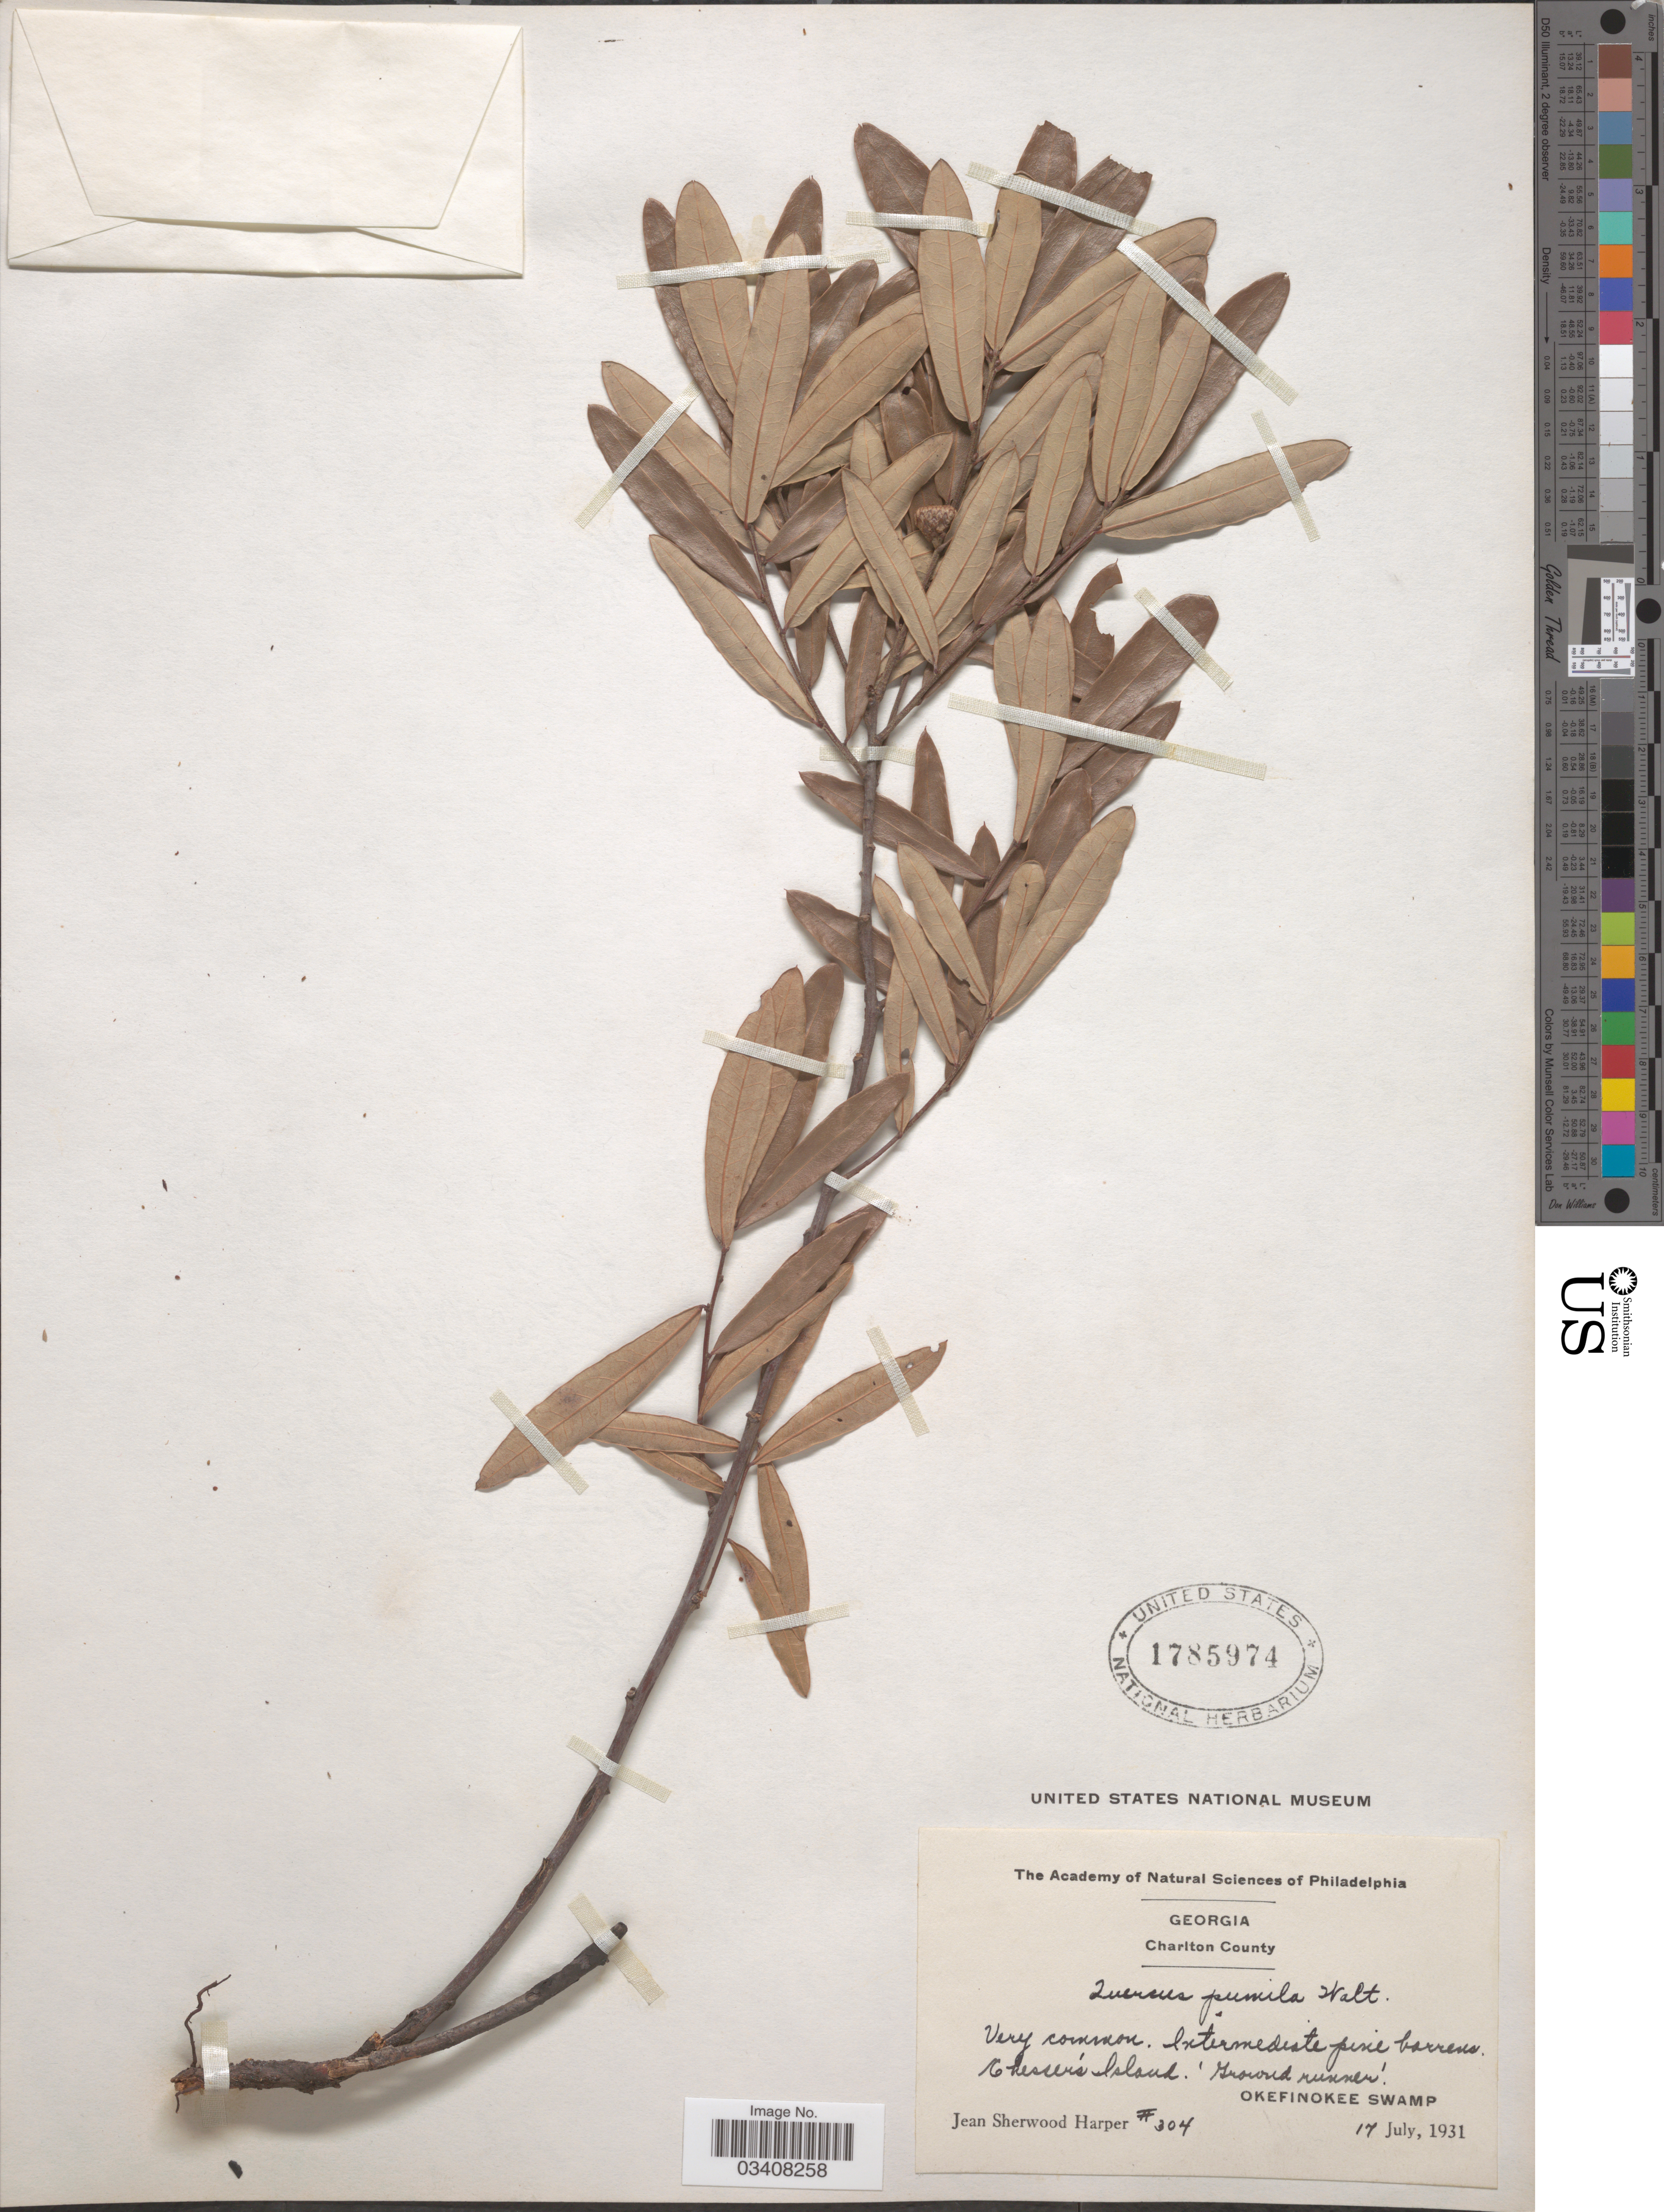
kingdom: Plantae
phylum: Tracheophyta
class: Magnoliopsida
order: Fagales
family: Fagaceae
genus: Quercus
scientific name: Quercus pumila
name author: Walter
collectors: J. Harper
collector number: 304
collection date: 1931-07-17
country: United States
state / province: Georgia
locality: Charlton County. Chesser's Island. Okefinokee Swamp.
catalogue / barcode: US 1785974